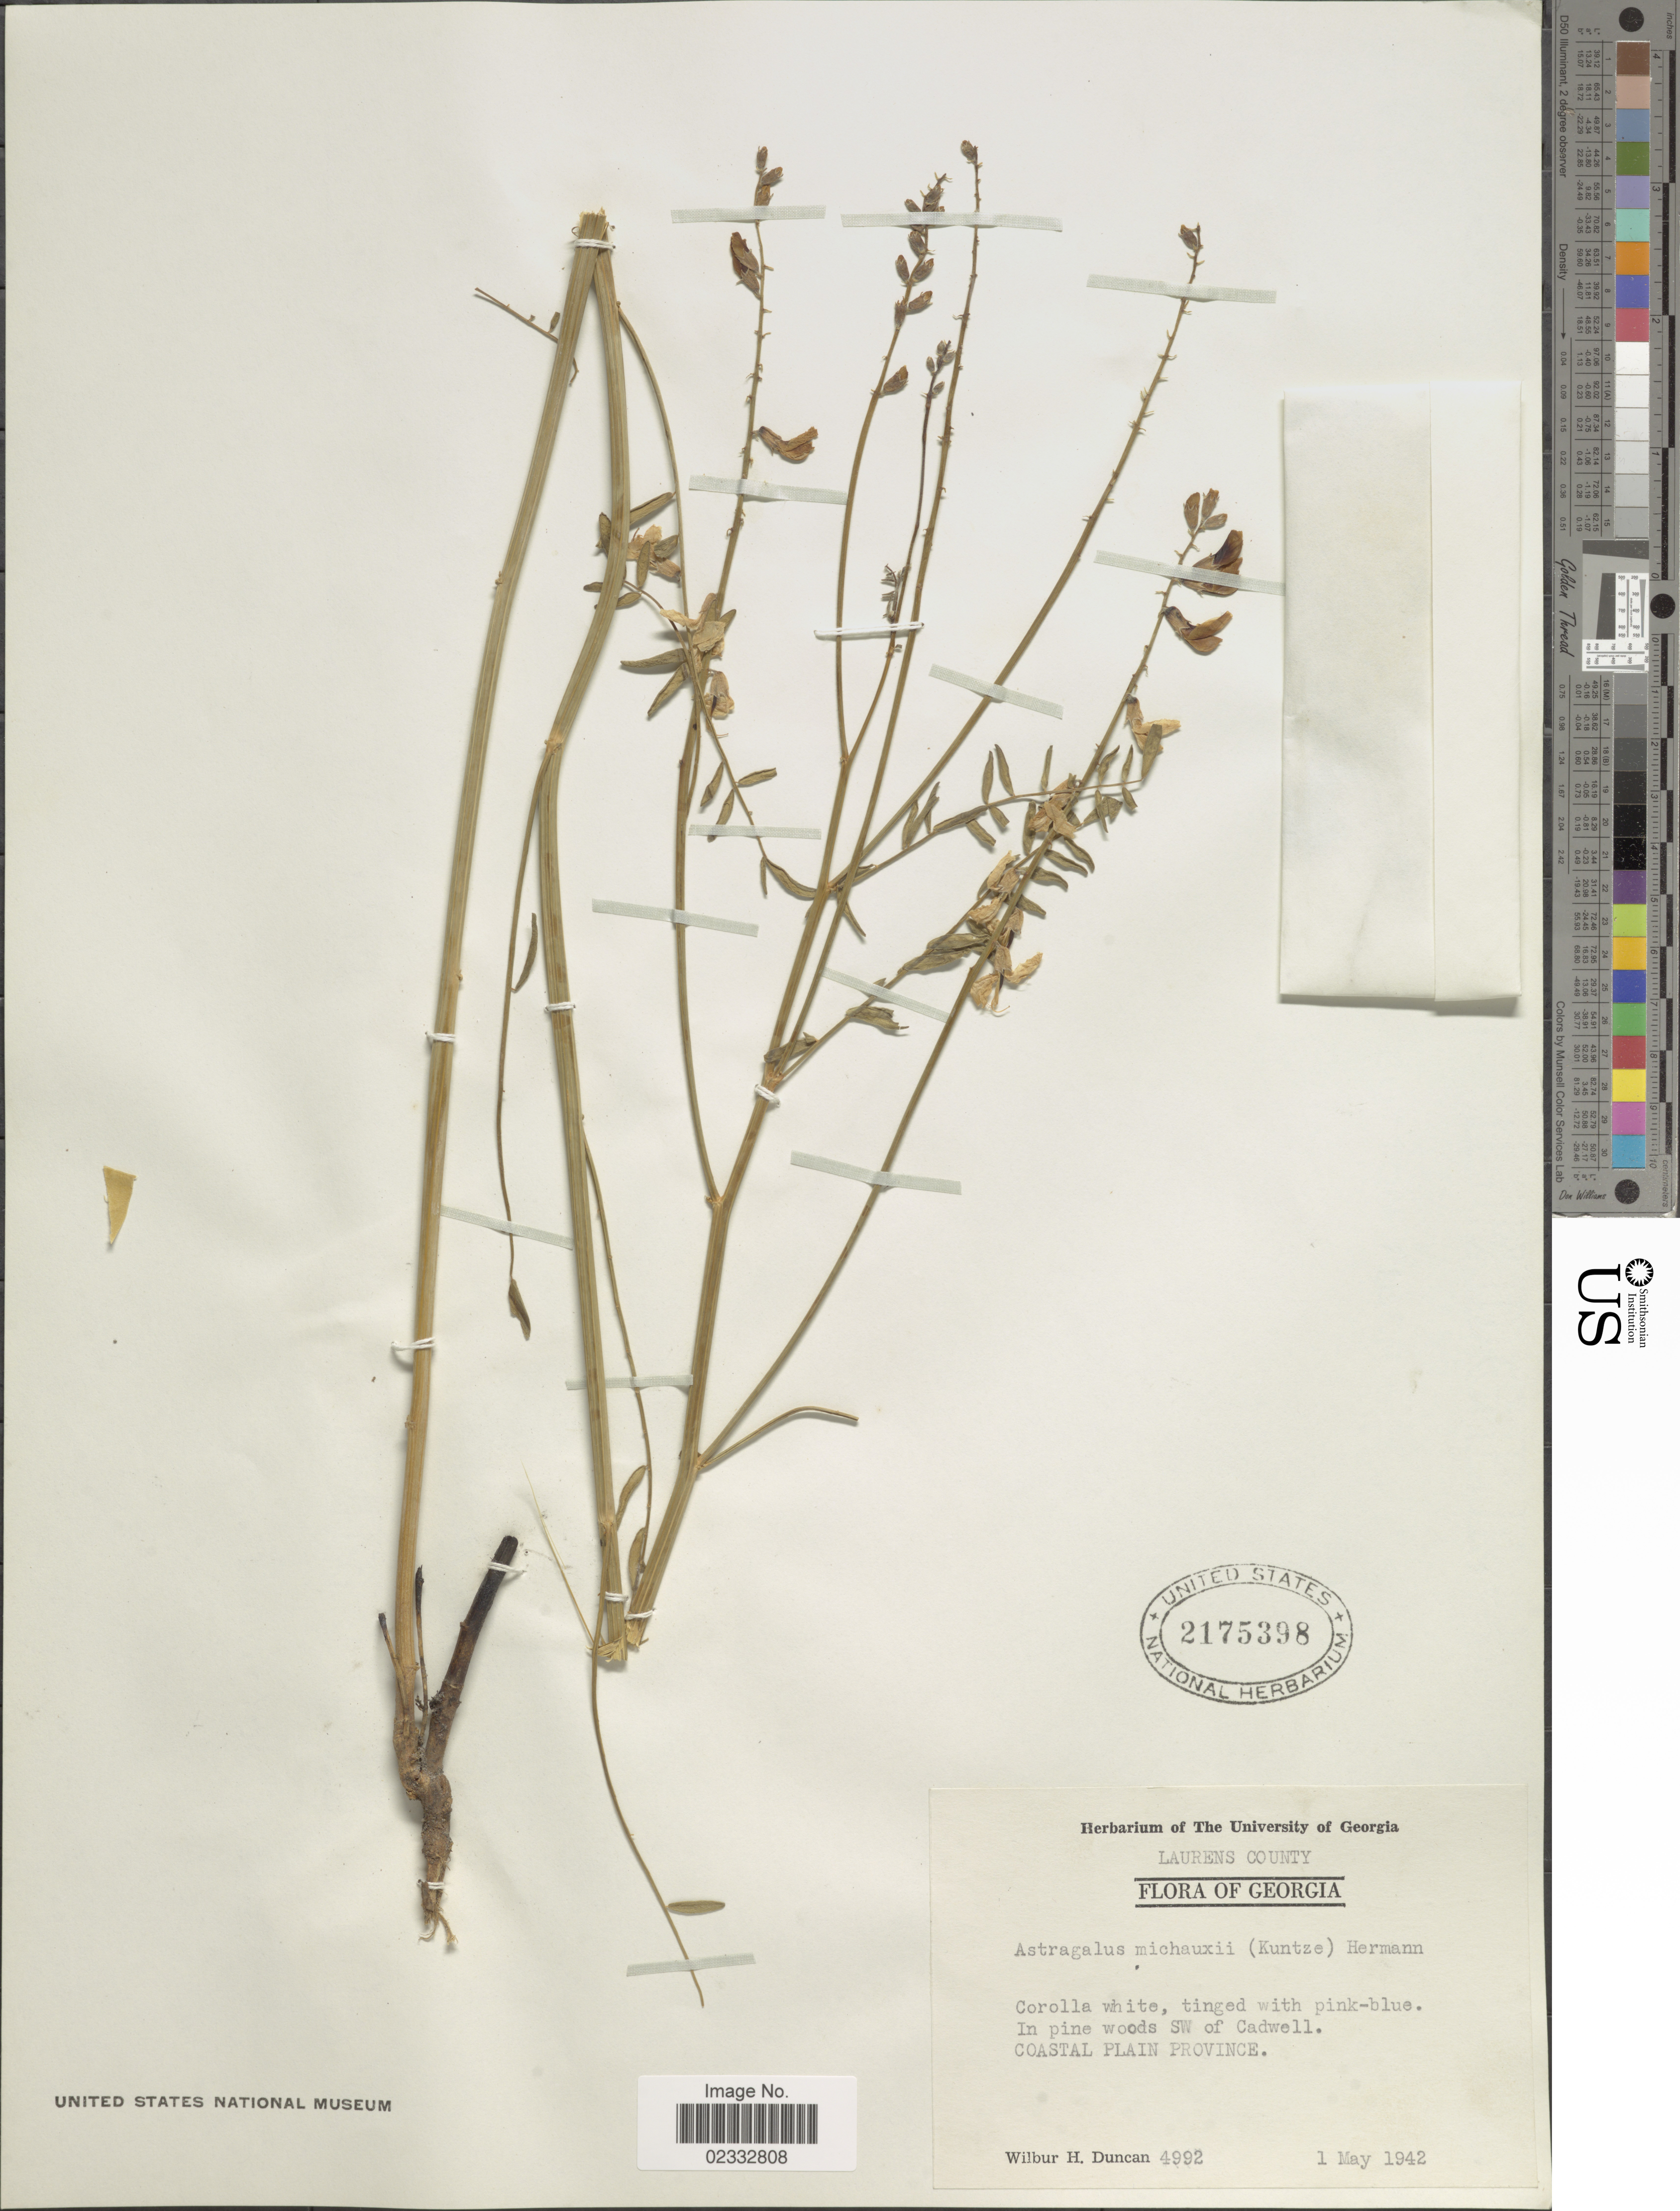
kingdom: Plantae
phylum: Tracheophyta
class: Magnoliopsida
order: Fabales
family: Fabaceae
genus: Astragalus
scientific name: Astragalus michauxii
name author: (Kuntze) F.J. Herm.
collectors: W. H. Duncan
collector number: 4992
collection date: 1942-05-01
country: United States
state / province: Georgia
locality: Laurens County, in pine woods SW of Cadwell, Coastal Plain Province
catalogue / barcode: US 2175398